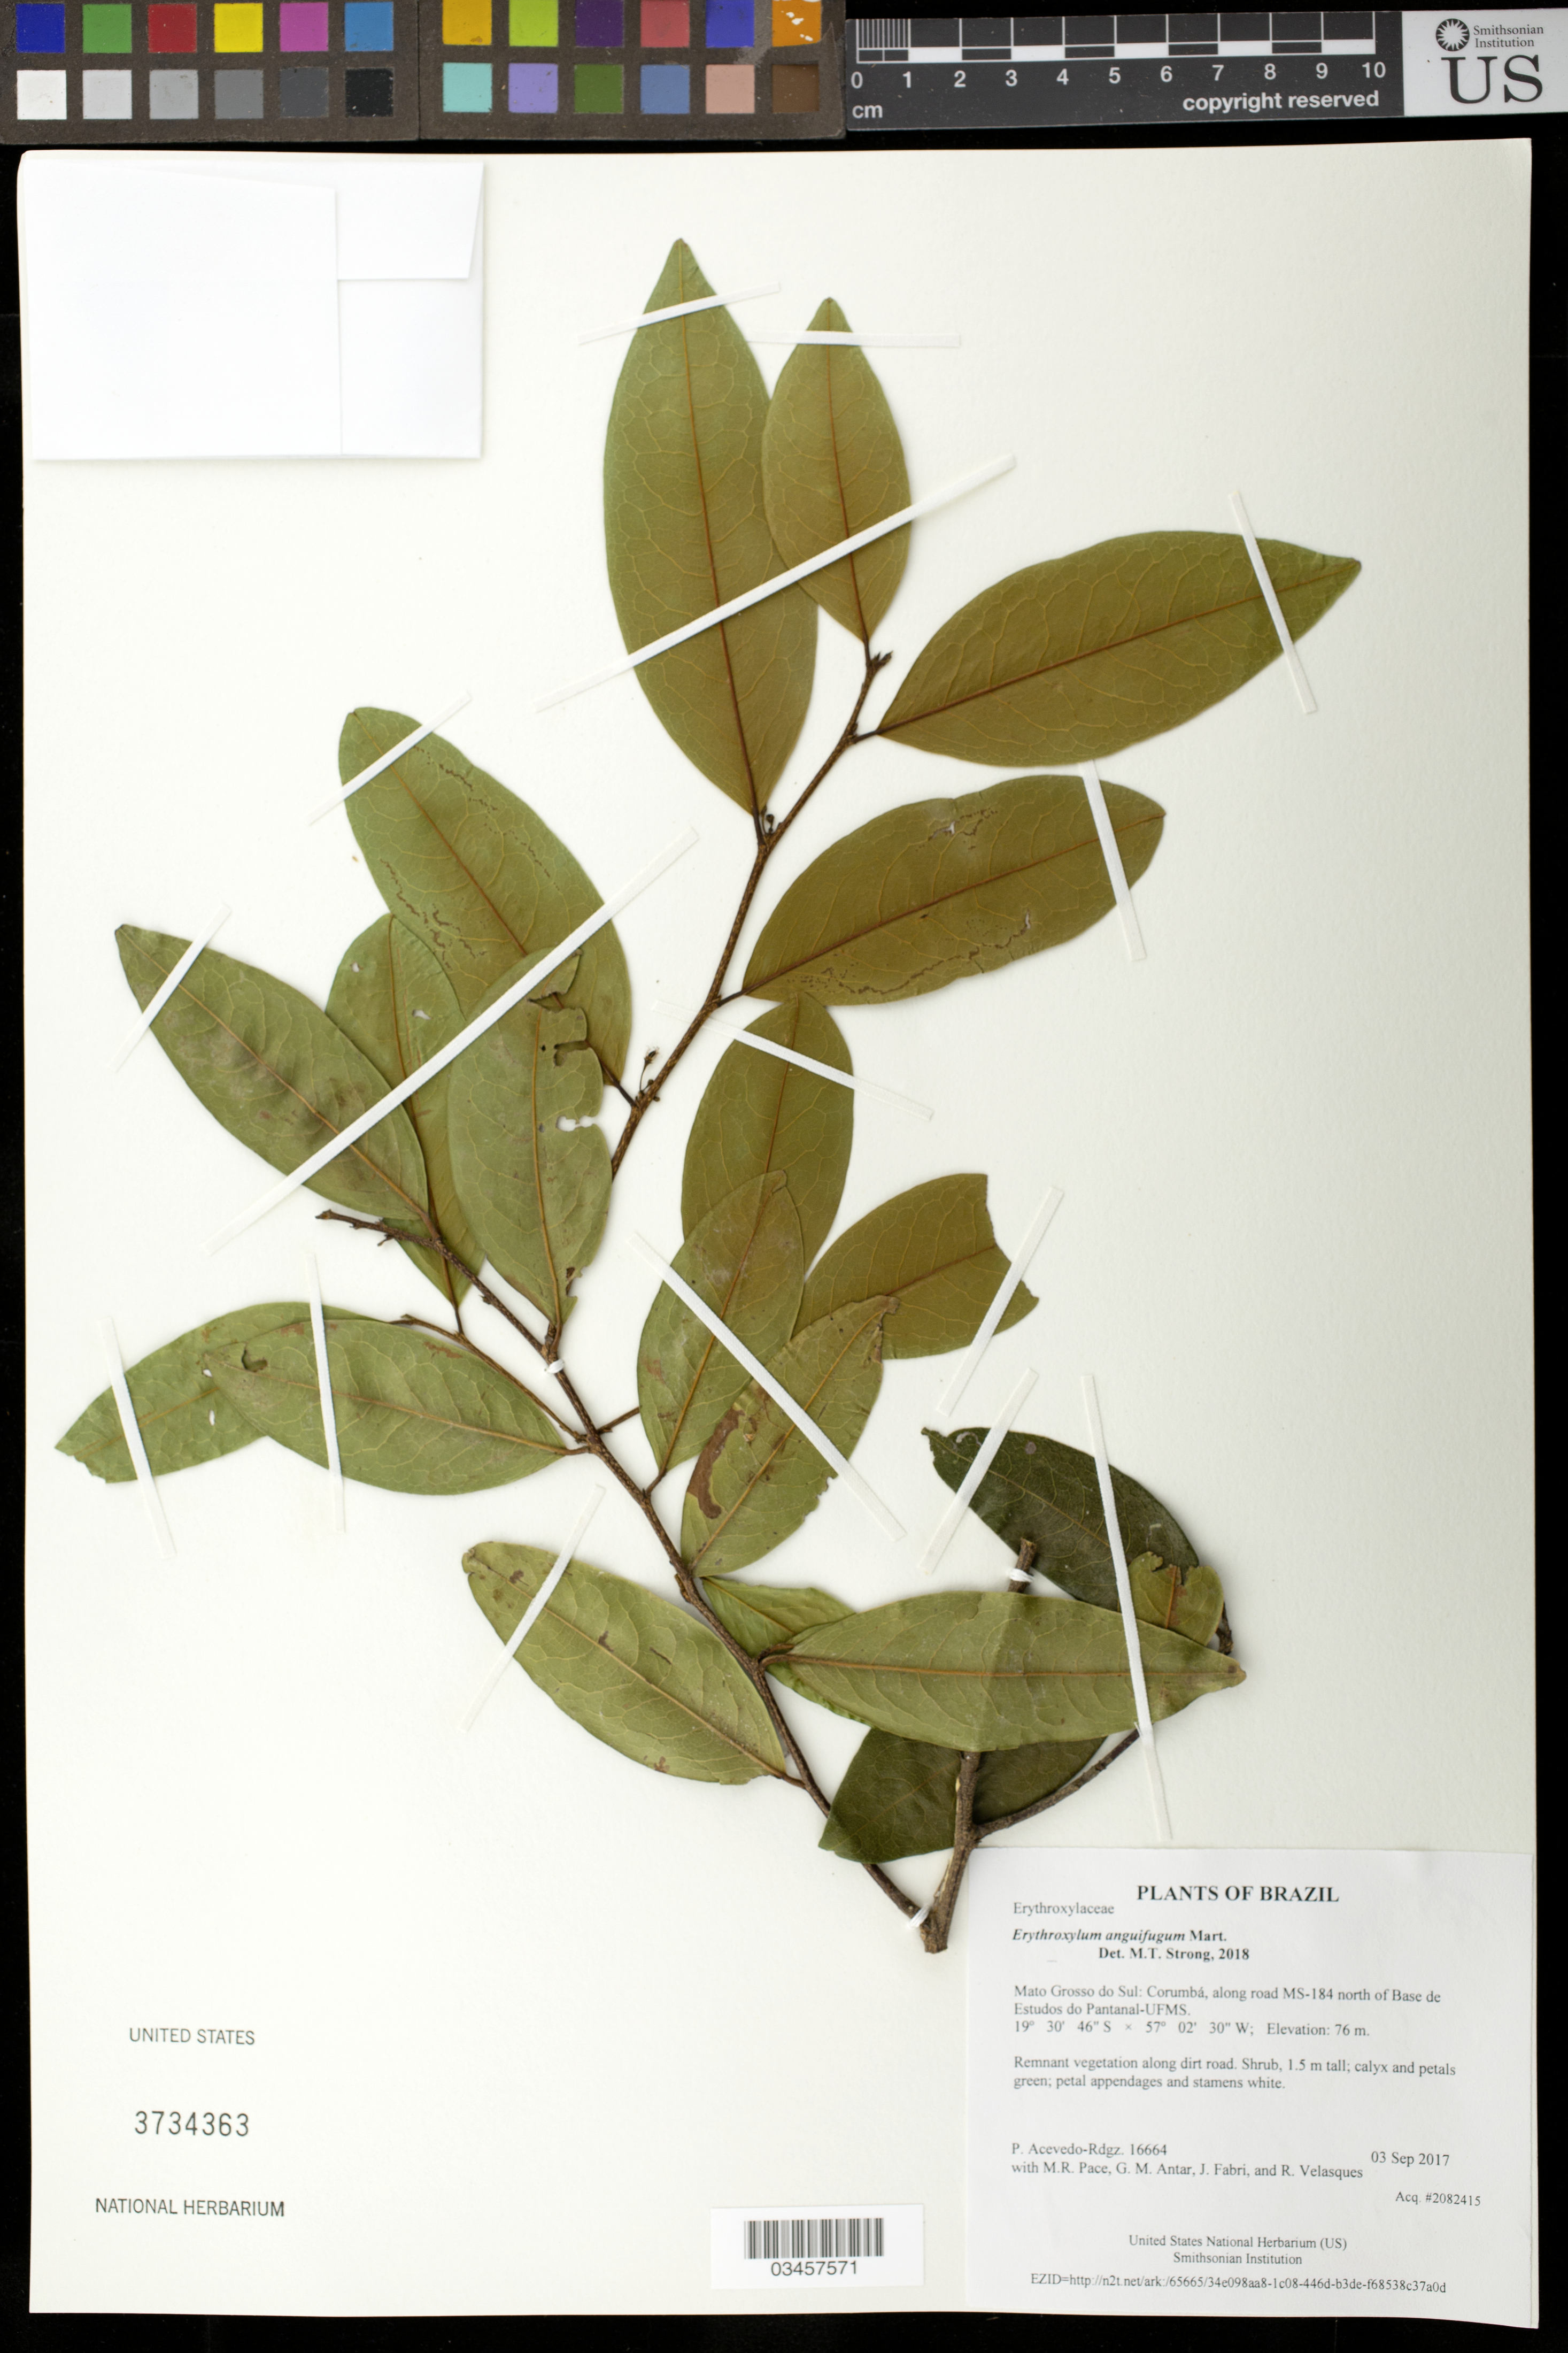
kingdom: Plantae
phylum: Tracheophyta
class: Magnoliopsida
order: Malpighiales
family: Erythroxylaceae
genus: Erythroxylum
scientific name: Erythroxylum anguifugum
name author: Mart.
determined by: Strong, Mark T., (BOT), Smithsonian Institution - National Museum of Natural History (UNITED STATES)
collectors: P. Acevedo-Rodr., M. R. Pace, G. M. Antar, J. Fabri & R. Velasques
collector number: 16664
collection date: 2017-09-03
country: Brazil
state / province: Mato Grosso do Sul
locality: Corumbá, along road MS-184 north of Base de Estudos do Pantanal-UFMS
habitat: Remnant vegetation along dirt road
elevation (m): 76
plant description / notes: US, MO, K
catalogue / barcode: US 3734363